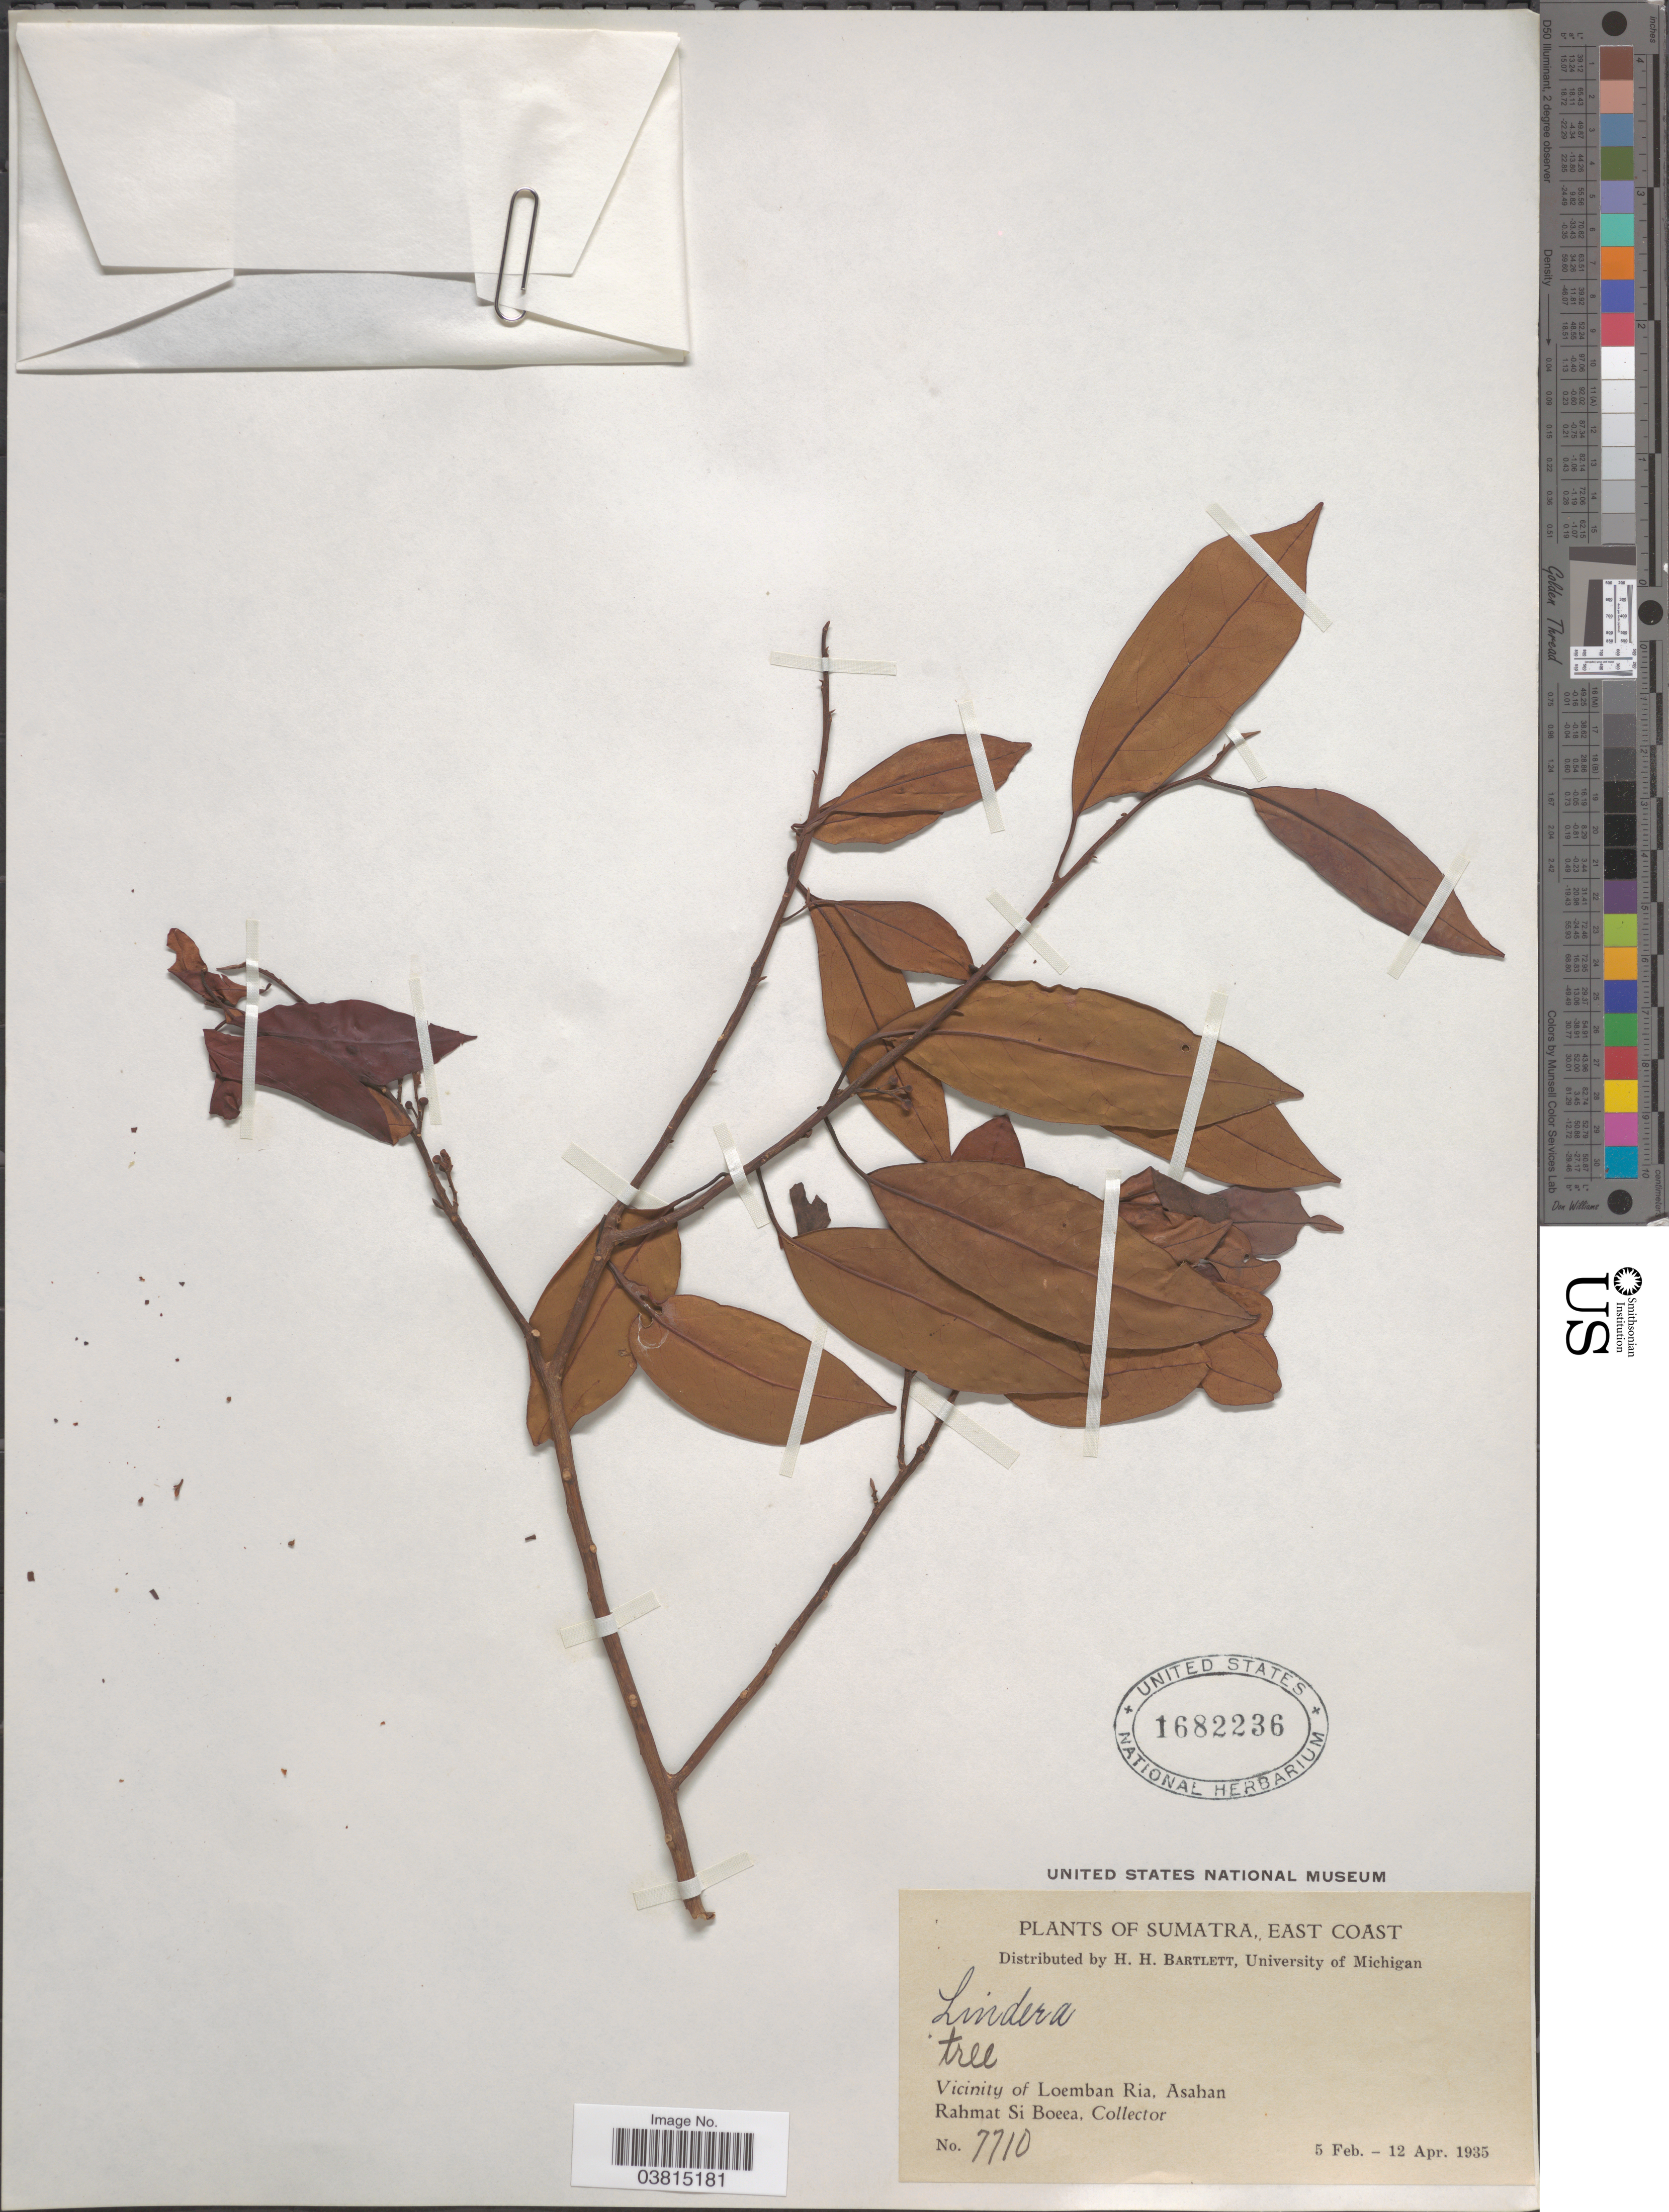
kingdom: Plantae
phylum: Tracheophyta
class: Magnoliopsida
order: Laurales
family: Lauraceae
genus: Lindera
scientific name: Lindera sp.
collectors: Rahmat Si Boeea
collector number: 7710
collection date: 1935-02-05/1935-04-12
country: Indonesia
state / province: Sumatra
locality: East Coast. Vicinity of Loemban Ria, Asahan.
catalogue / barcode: US 1682236